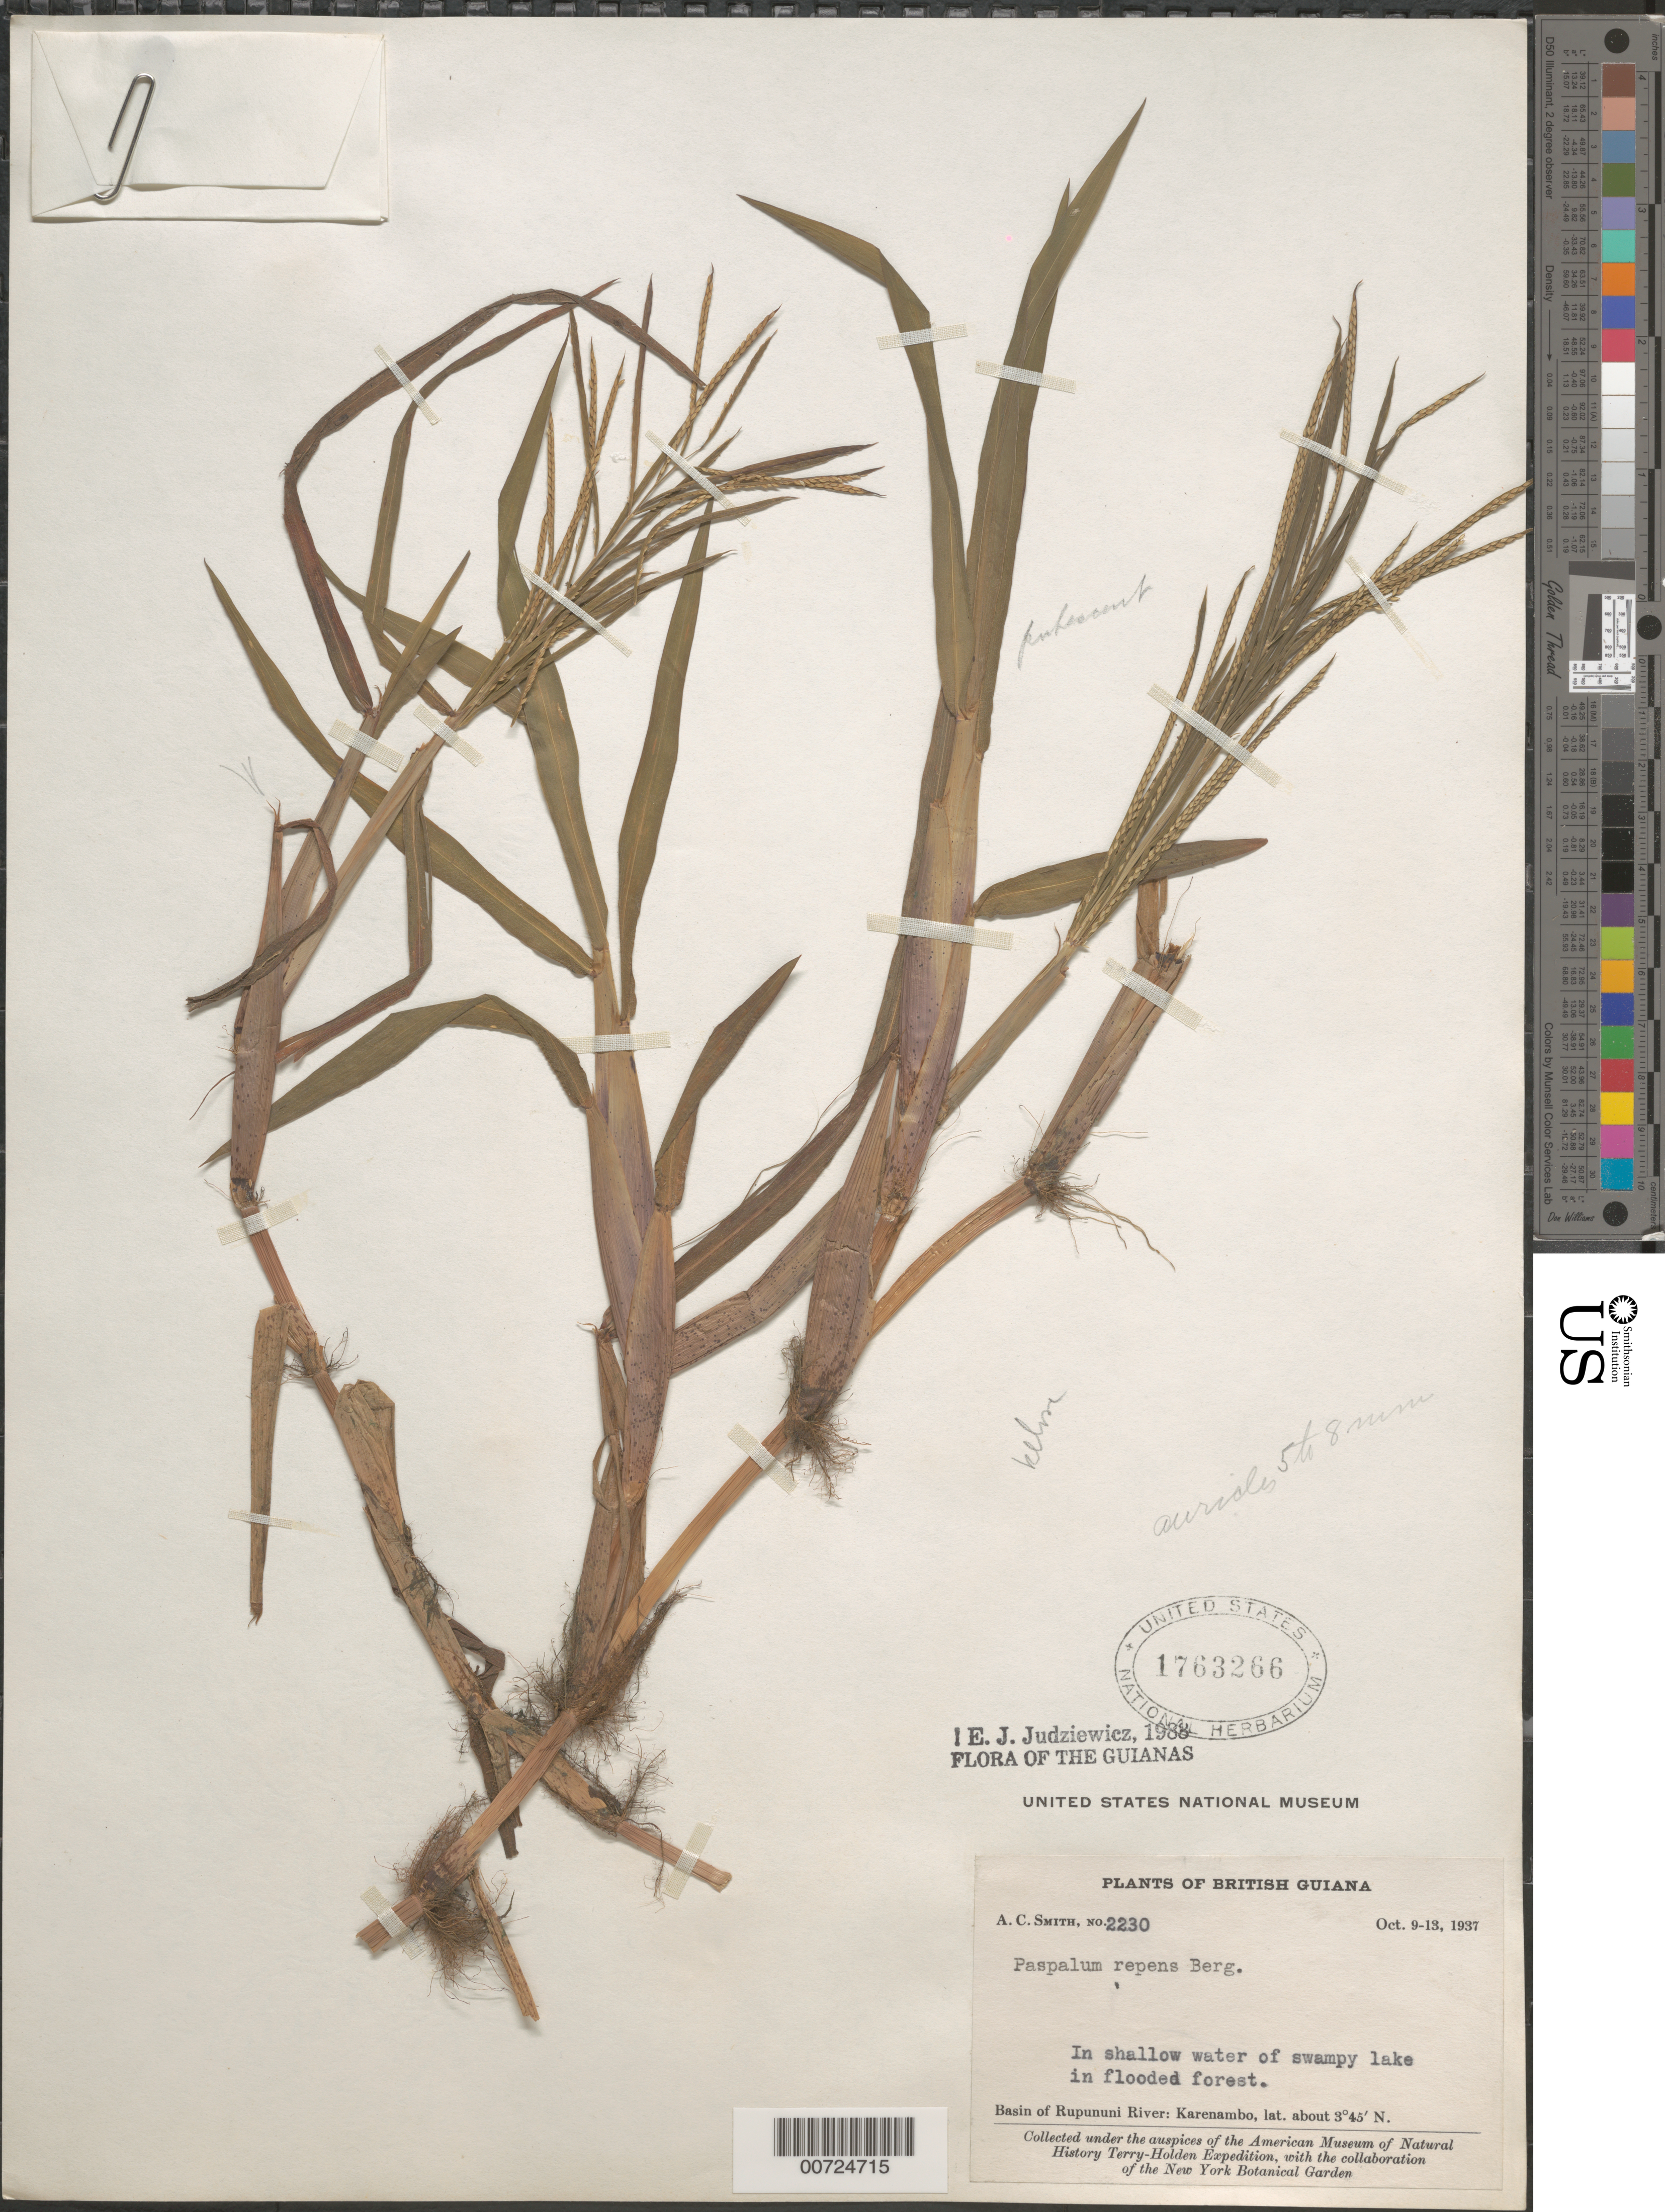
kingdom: Plantae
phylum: Tracheophyta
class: Liliopsida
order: Poales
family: Poaceae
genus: Paspalum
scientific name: Paspalum repens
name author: P.J. Bergius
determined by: Judziewicz, E. J.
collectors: A. C. Smith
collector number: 2230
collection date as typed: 9-Oct-37 to 13-Oct-37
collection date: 1937-10-09/1937-10-13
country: Guyana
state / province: U. Takutu-U. Essequibo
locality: Karanambo, Rupununi River basin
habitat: Flooded forest; shallow water of swampy lake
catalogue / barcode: US 1763266